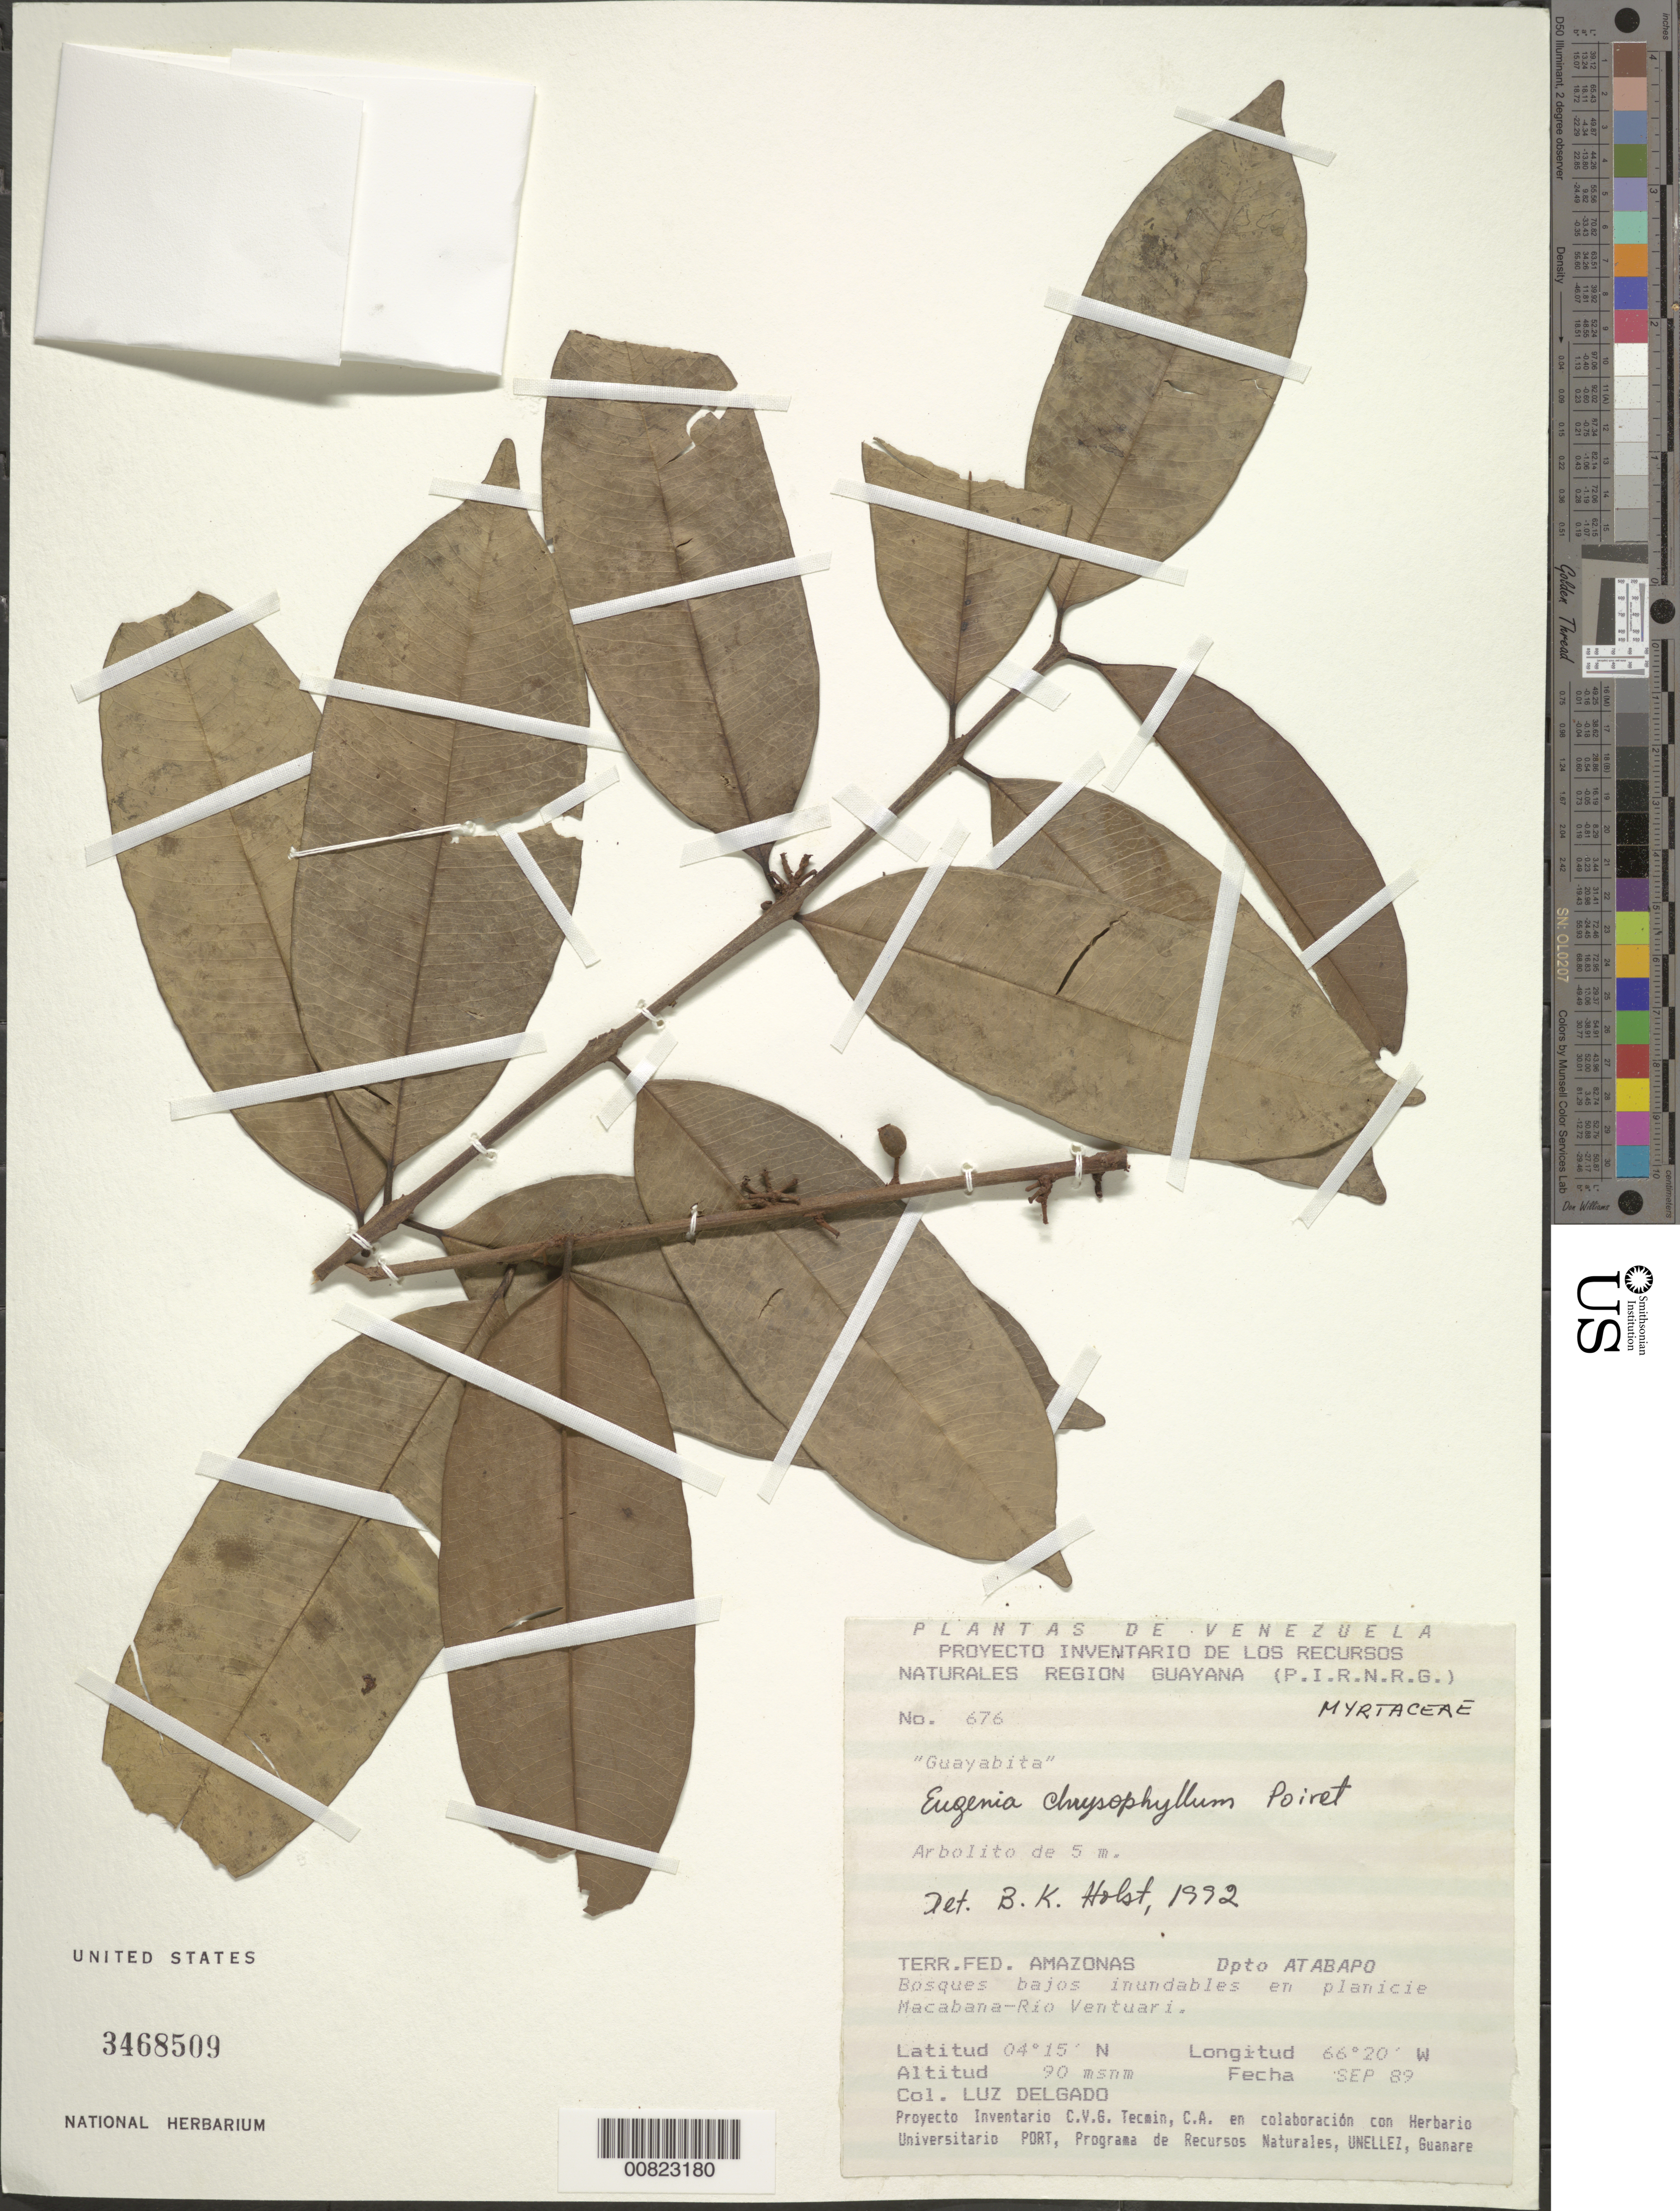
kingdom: Plantae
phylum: Tracheophyta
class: Magnoliopsida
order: Myrtales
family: Myrtaceae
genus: Eugenia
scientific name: Eugenia chrysophyllum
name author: Poir.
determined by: Holst, Bruce K.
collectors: L. Delgado V.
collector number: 676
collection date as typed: Sep-89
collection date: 1989-09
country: Venezuela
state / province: Amazonas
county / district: Atabapo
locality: Macabana-Río Ventuari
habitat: Bosques bajos inundables en planicie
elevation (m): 90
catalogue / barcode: US 3468509